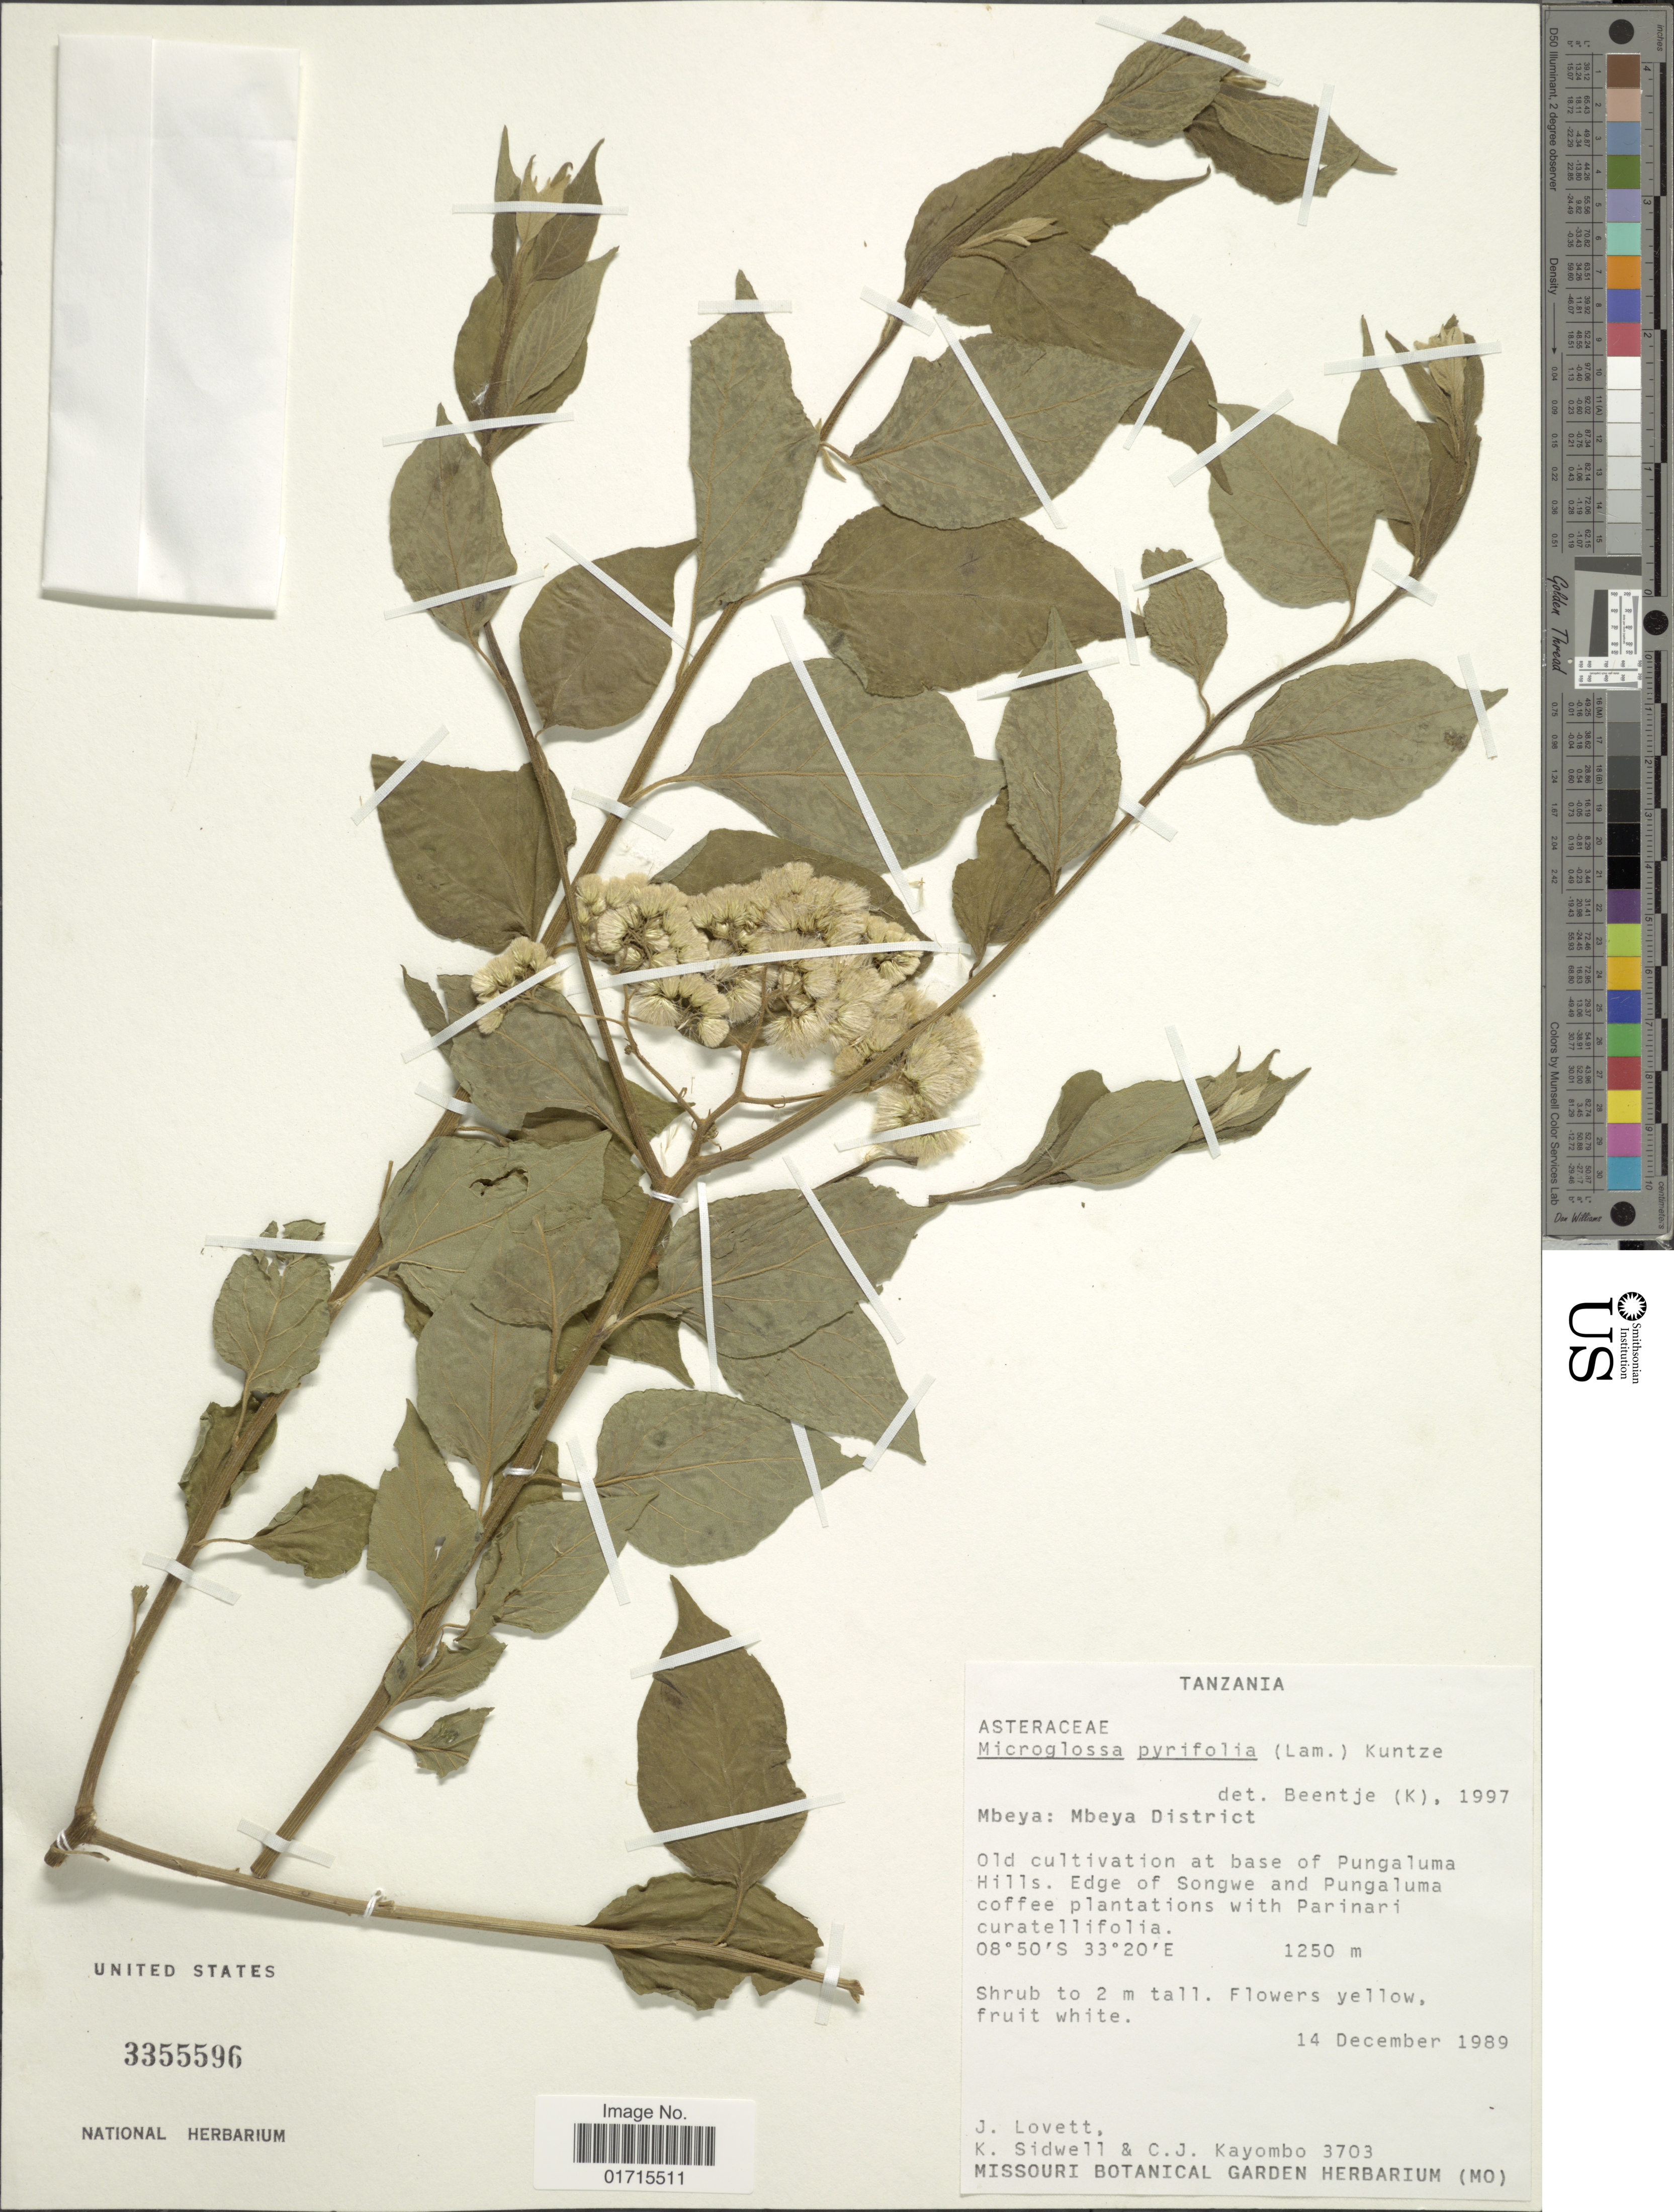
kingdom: Plantae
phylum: Tracheophyta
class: Magnoliopsida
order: Asterales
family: Asteraceae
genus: Microglossa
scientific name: Microglossa pyrifolia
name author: (Lam.) Kuntze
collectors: J. Lovett, K. Sidwell & C. Kayombo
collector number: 3703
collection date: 1989-12-14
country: Tanzania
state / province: Mbeya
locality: Tanzania. Mbeya: Mebey District. at base of Pungaluma Hills. Edge of Songwe and Pungaluma coffee plantations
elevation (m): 1250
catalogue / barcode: US 3355596